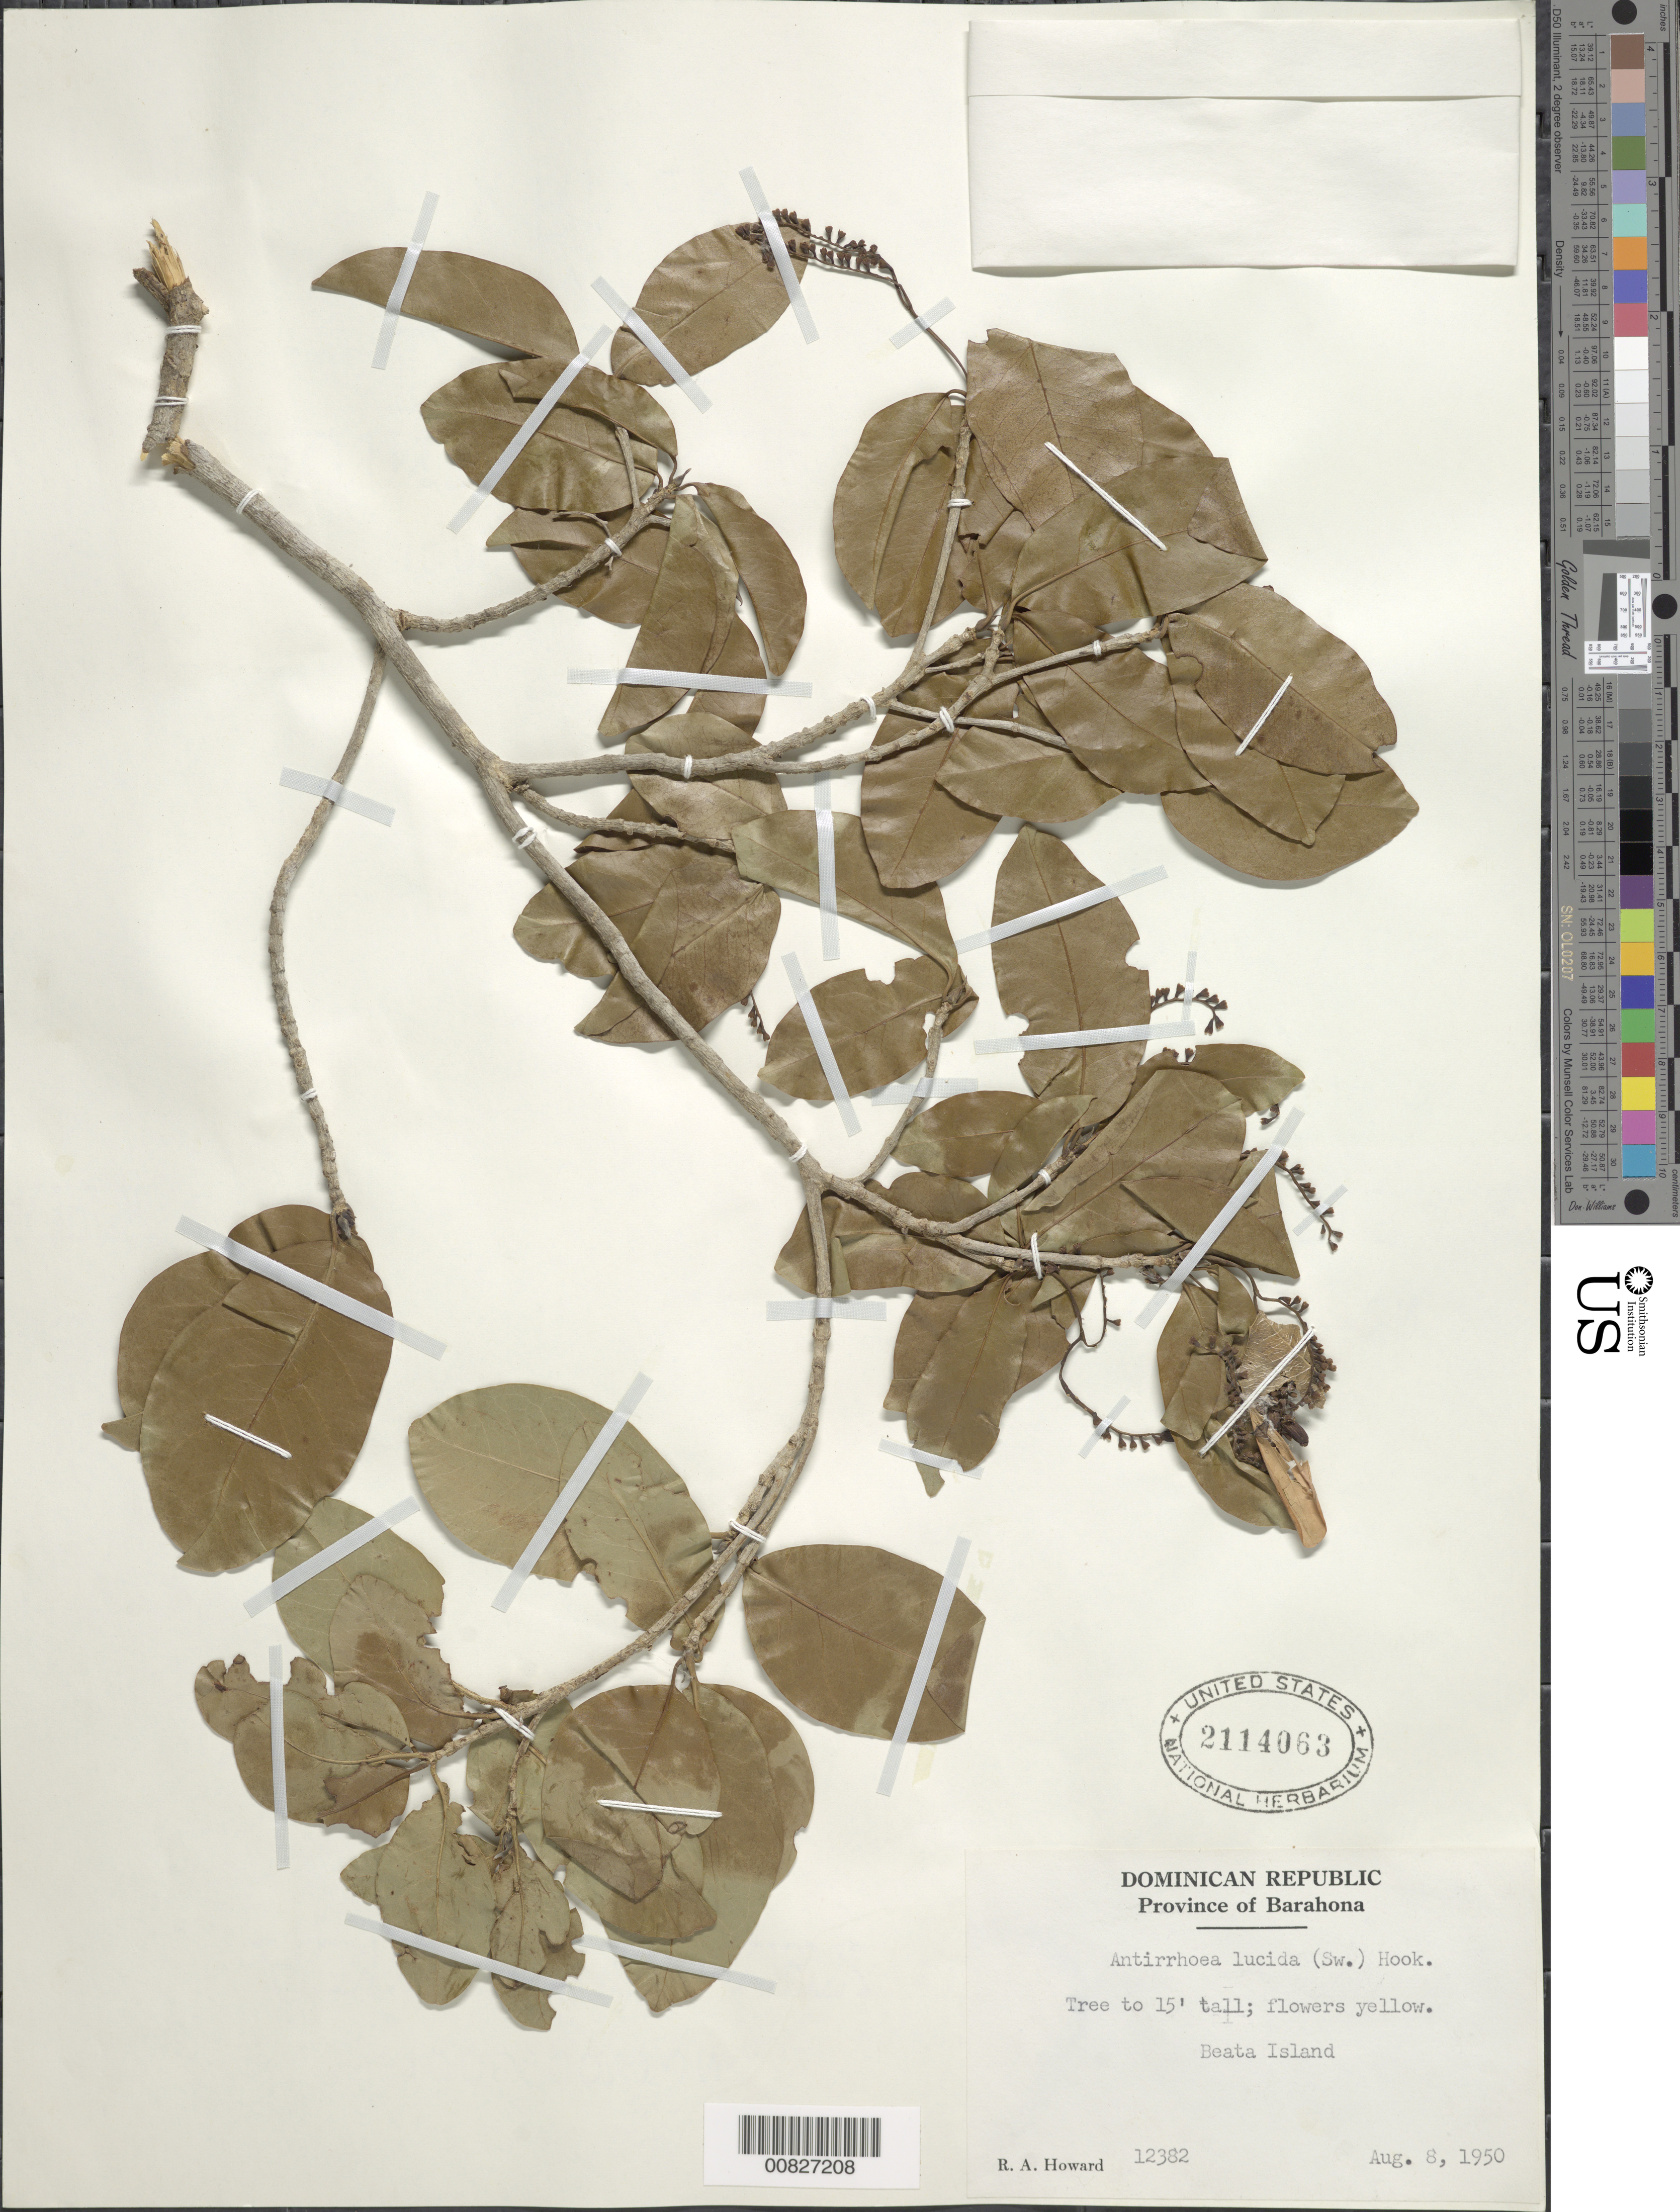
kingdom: Plantae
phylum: Tracheophyta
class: Magnoliopsida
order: Gentianales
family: Rubiaceae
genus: Stenostomum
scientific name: Stenostomum lucidum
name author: (Sw.) C.F. Gaertn.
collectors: R. A. Howard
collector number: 12382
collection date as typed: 08 Aug 1950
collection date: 1950-08-08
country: Dominican Republic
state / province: Barahona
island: Isla Beata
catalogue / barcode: US 2114063